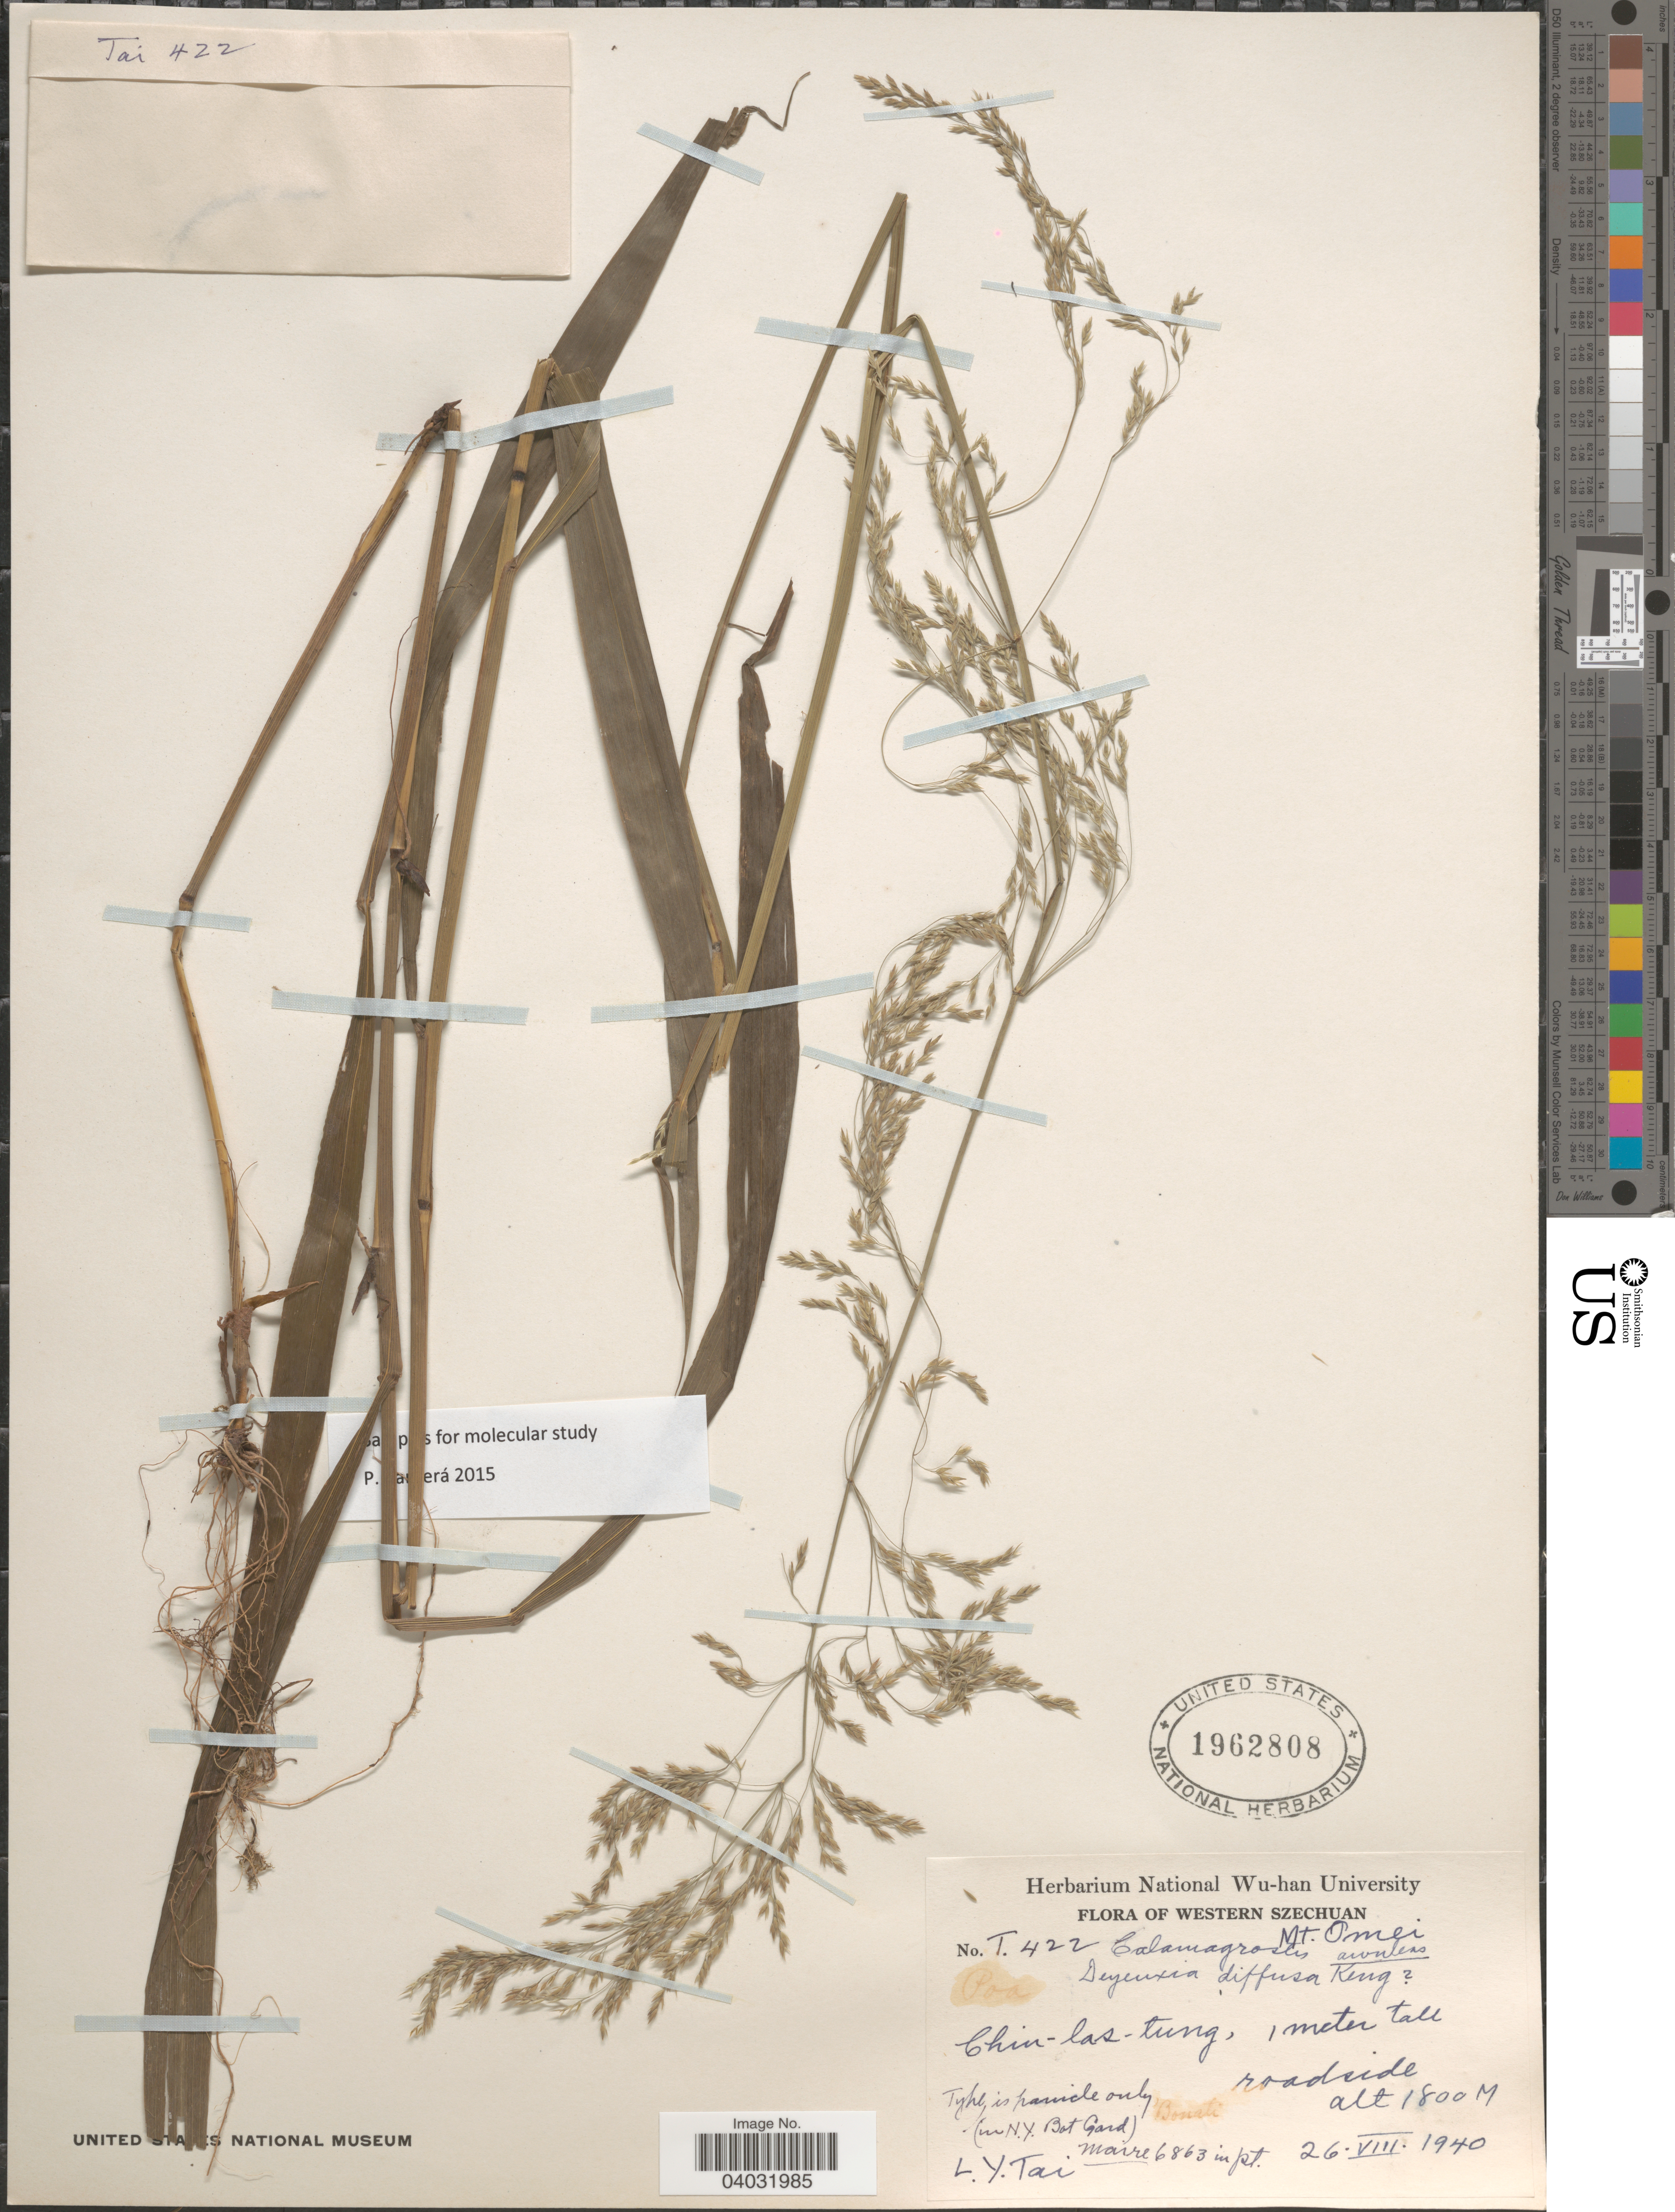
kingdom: Plantae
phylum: Tracheophyta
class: Liliopsida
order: Poales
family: Poaceae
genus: Calamagrostis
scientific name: Calamagrostis diffusa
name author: (Keng) Keng f.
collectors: L. Tai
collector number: T422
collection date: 1940-08-26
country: China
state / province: Sichuan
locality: Western Szechuan. Mt. Omei. Chin-las-tung.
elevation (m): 1800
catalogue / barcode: US 1962808